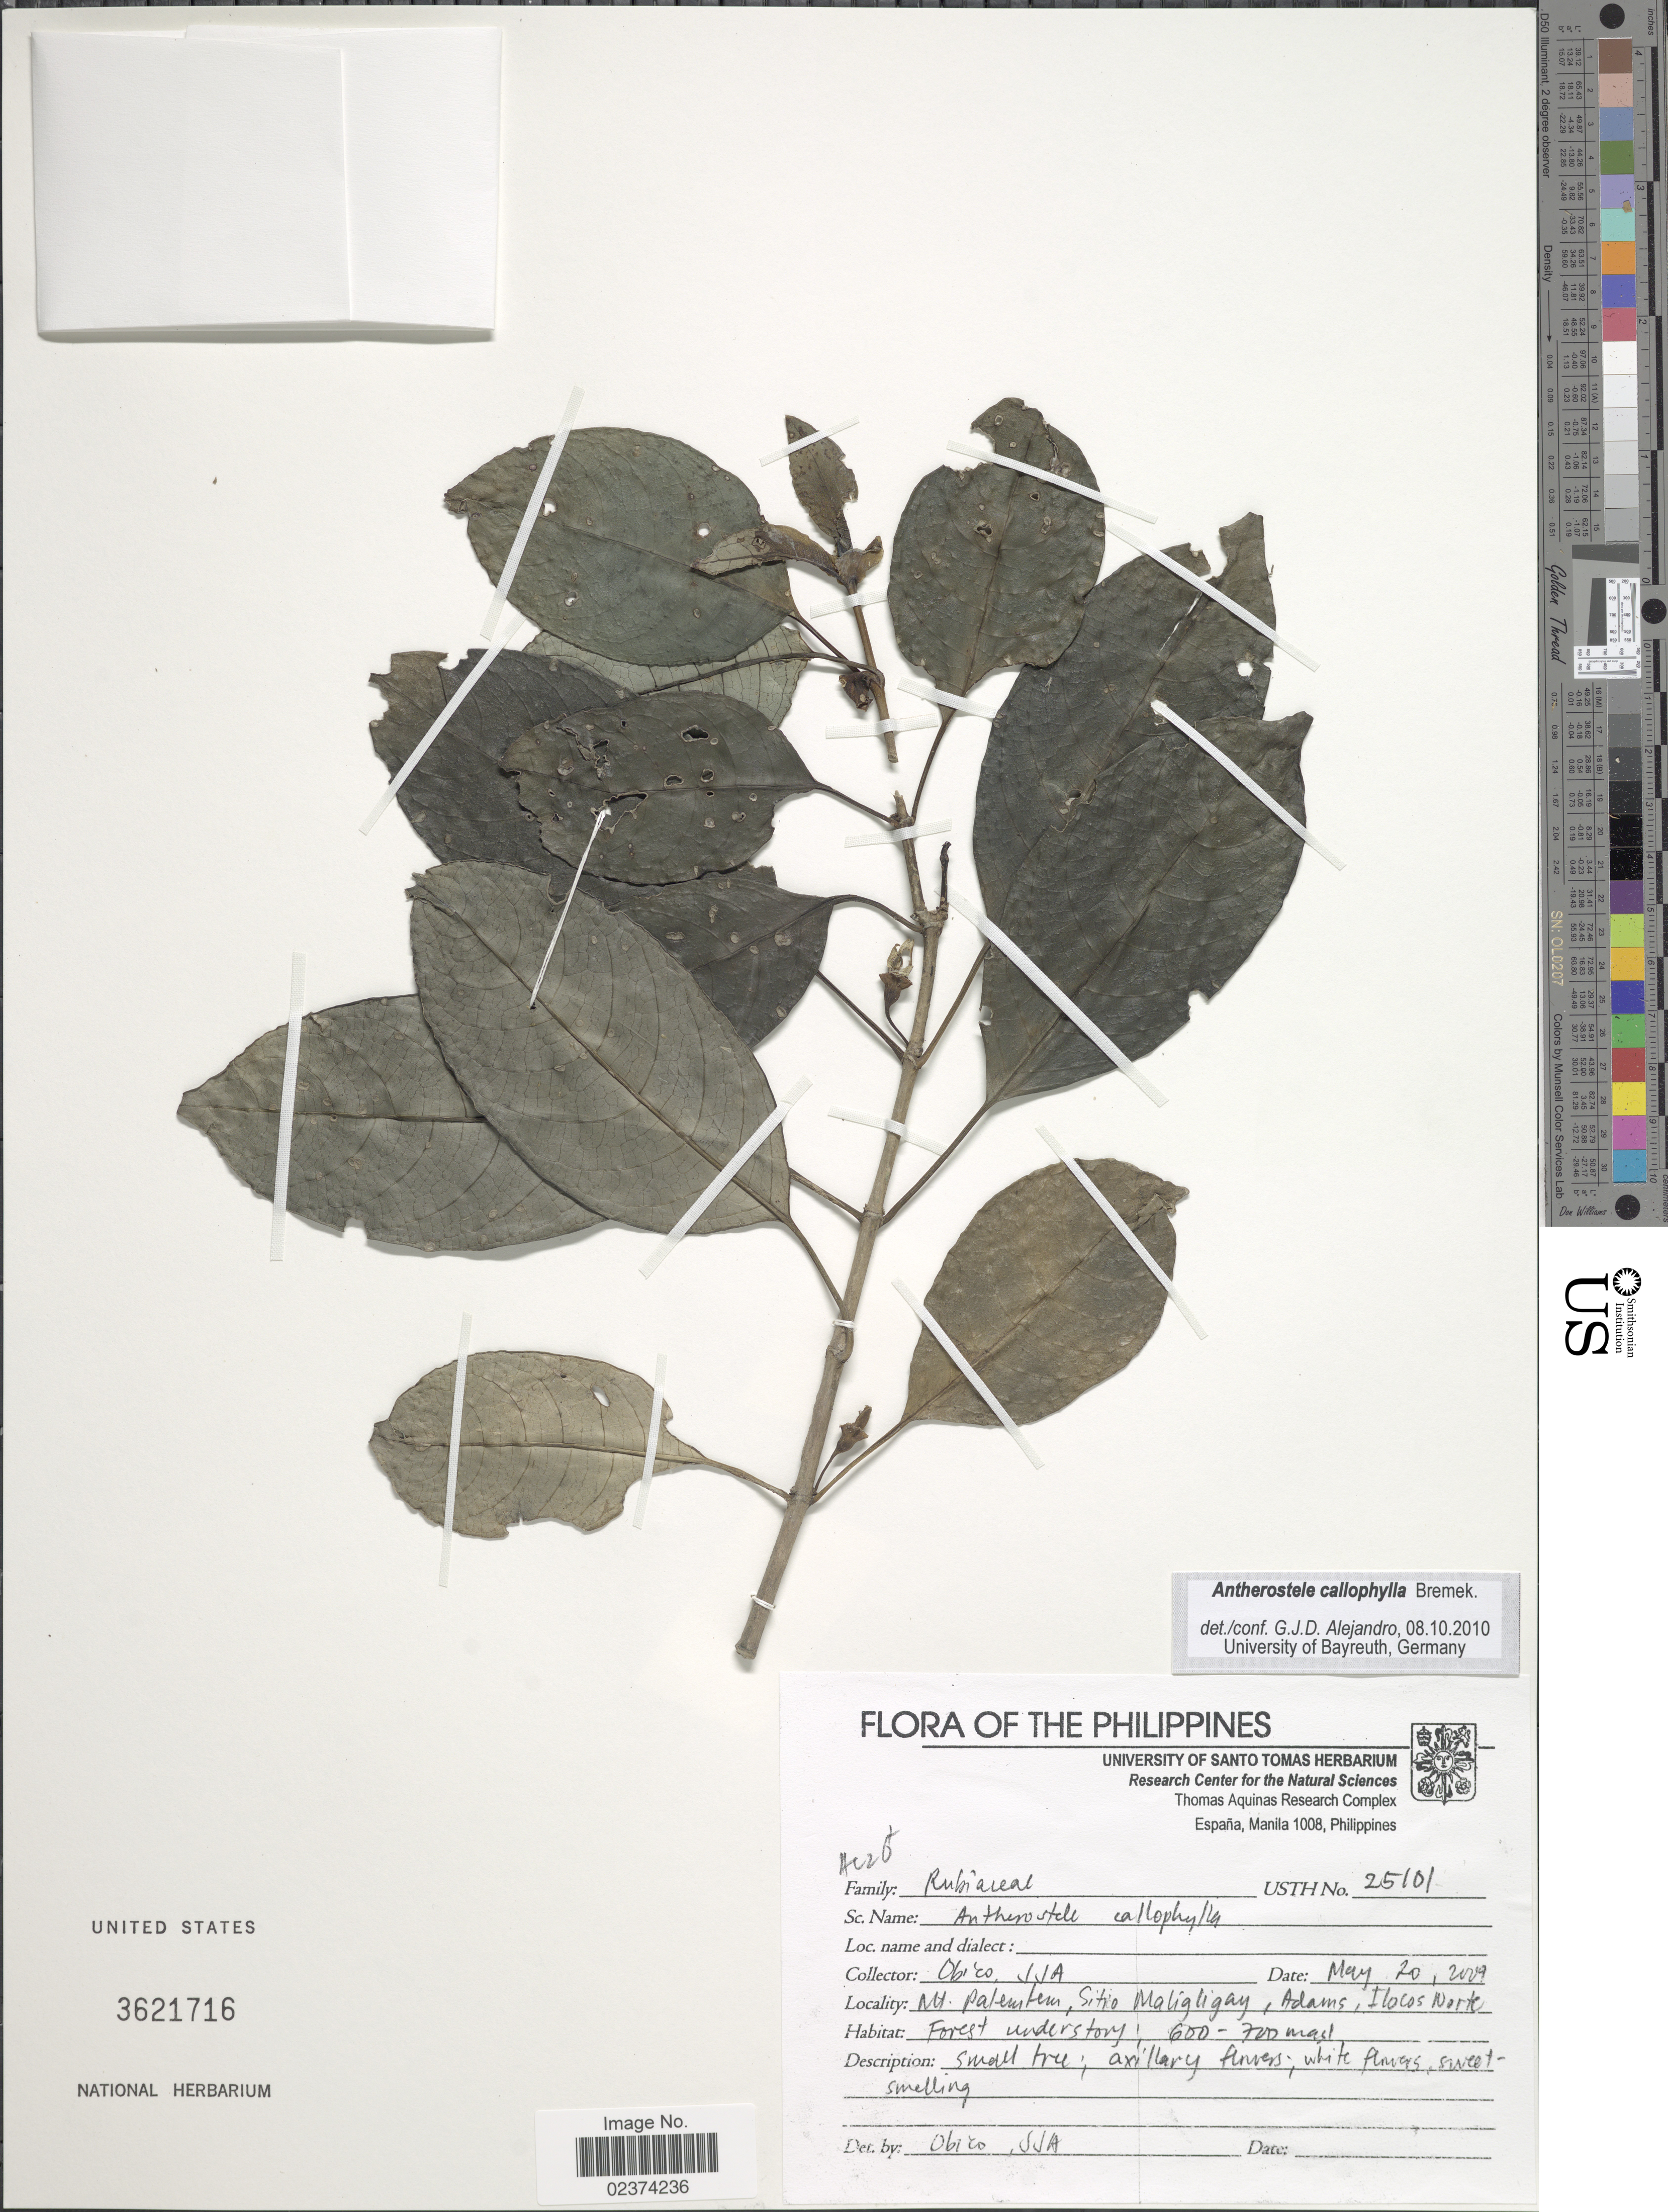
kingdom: Plantae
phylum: Tracheophyta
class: Magnoliopsida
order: Gentianales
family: Rubiaceae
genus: Antherostele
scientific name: Antherostele callophylla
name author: Bremek.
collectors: J. J. A. Obico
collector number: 25101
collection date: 2009-05-20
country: Philippines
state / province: Ilocos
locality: Mt. Palemtem, Sitio Maligligay, Adams, Ilocos Norte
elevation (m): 600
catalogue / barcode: US 3621716